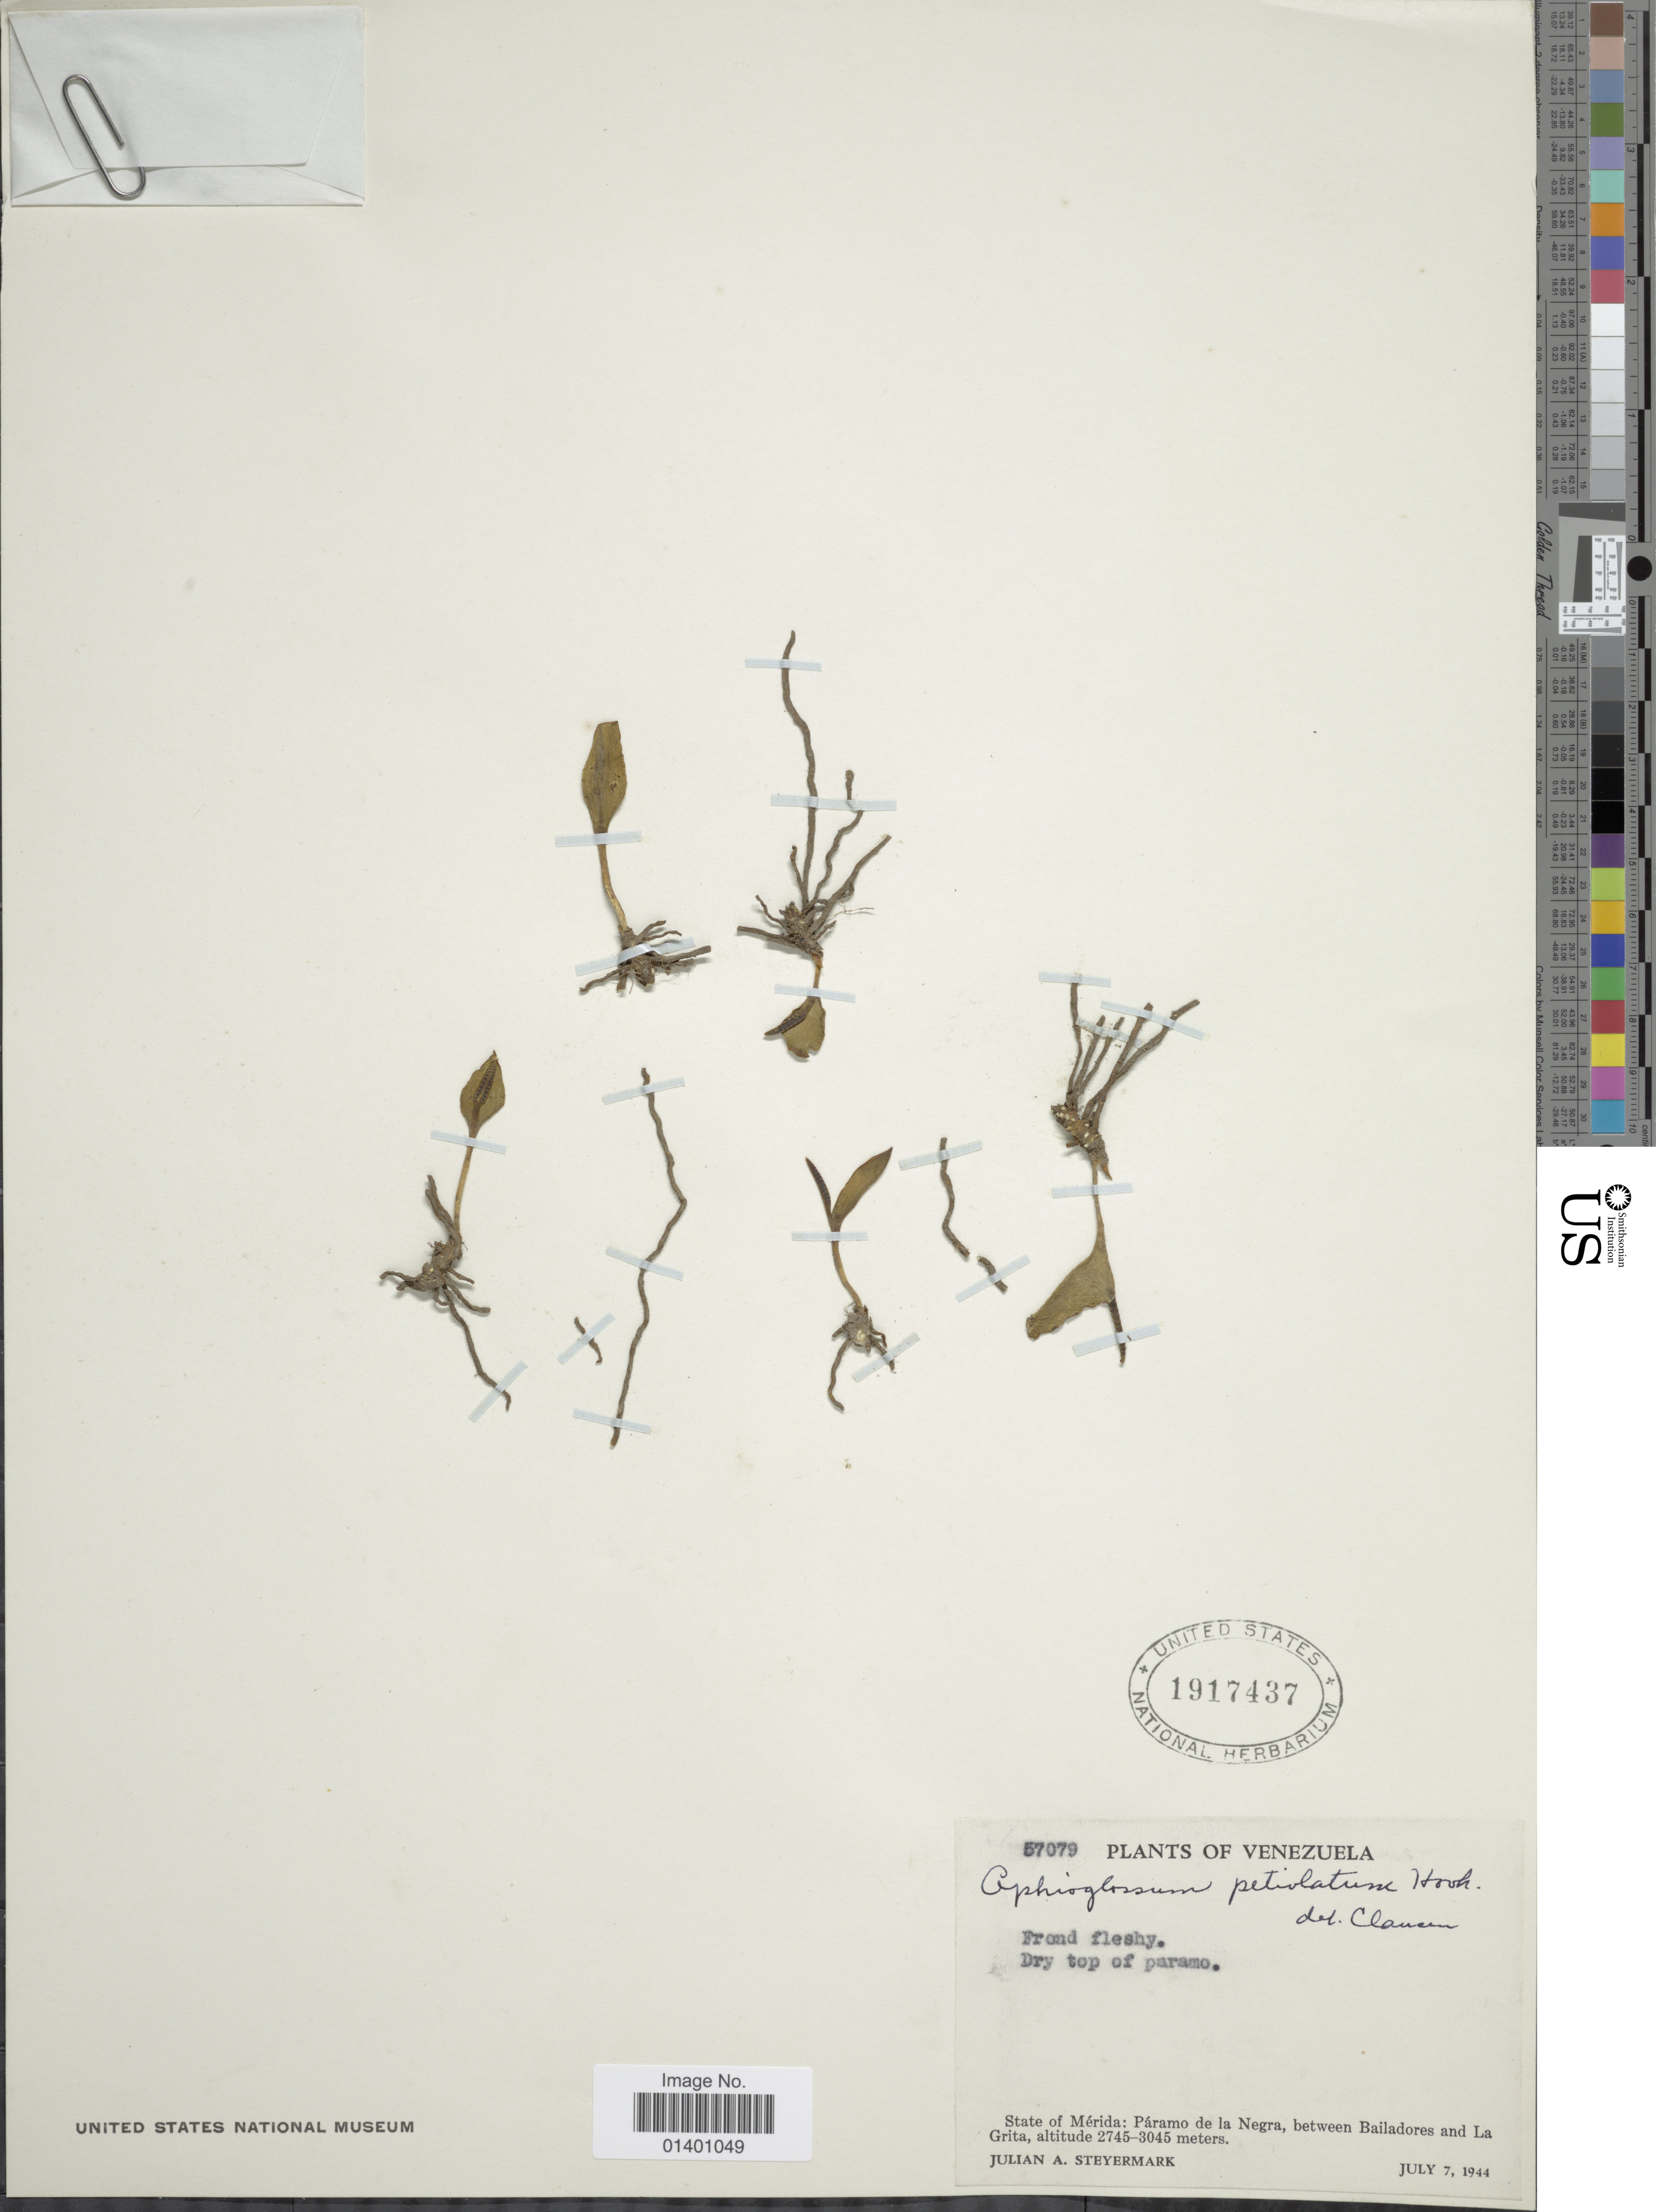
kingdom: Plantae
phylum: Tracheophyta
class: Polypodiopsida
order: Ophioglossales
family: Ophioglossaceae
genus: Ophioglossum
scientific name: Ophioglossum reticulatum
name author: L.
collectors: J. Steyermark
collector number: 57079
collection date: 1944-07-07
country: Venezuela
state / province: Mérida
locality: Páramo de la Negra, between Bailadores and La Grita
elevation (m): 2745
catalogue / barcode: US 1917437